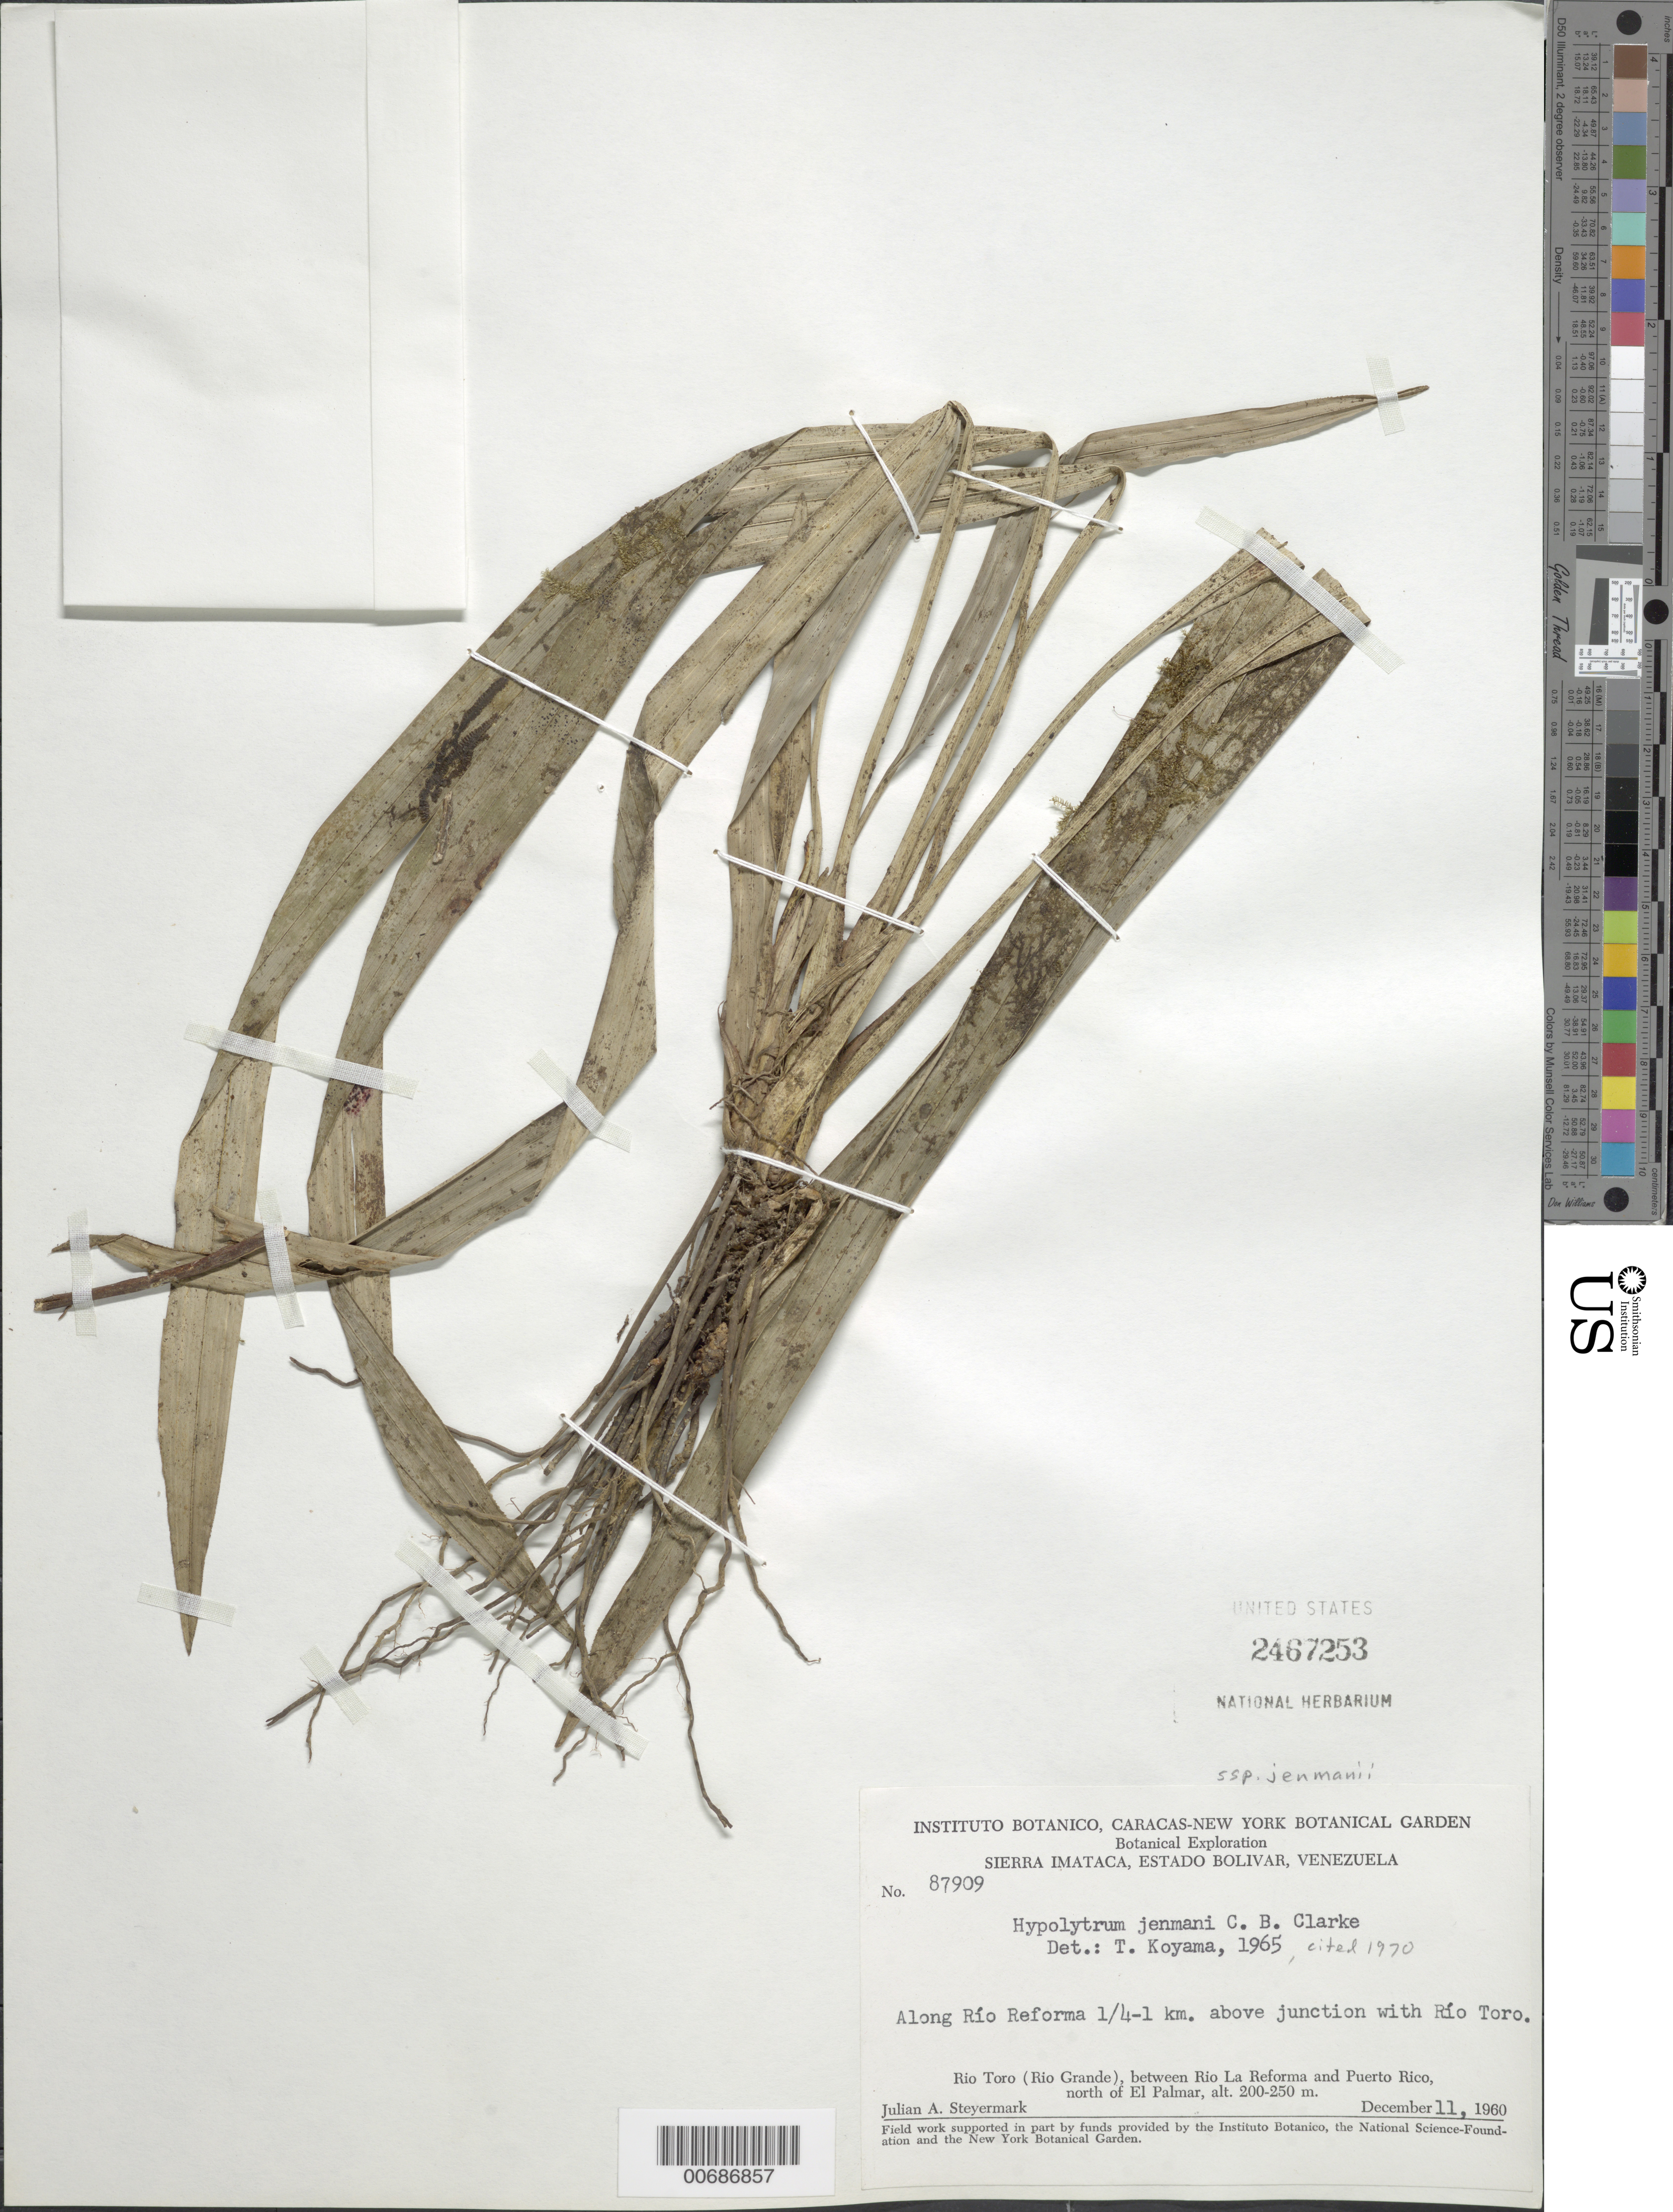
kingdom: Plantae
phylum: Tracheophyta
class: Liliopsida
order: Poales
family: Cyperaceae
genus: Hypolytrum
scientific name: Hypolytrum jenmanii subsp. jenmanii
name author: C.B. Clarke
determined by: Koyama, Tetsuo M.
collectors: J. Steyermark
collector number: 87909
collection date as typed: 11-Dec-60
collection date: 1960-12-11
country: Venezuela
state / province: Bolívar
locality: Río Reforma, 0.25-1 km above junction with Río Toro (Río Grande), between Río La Reforma and Puerto Rico, N of El Palmar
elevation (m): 200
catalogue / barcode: US 2467253